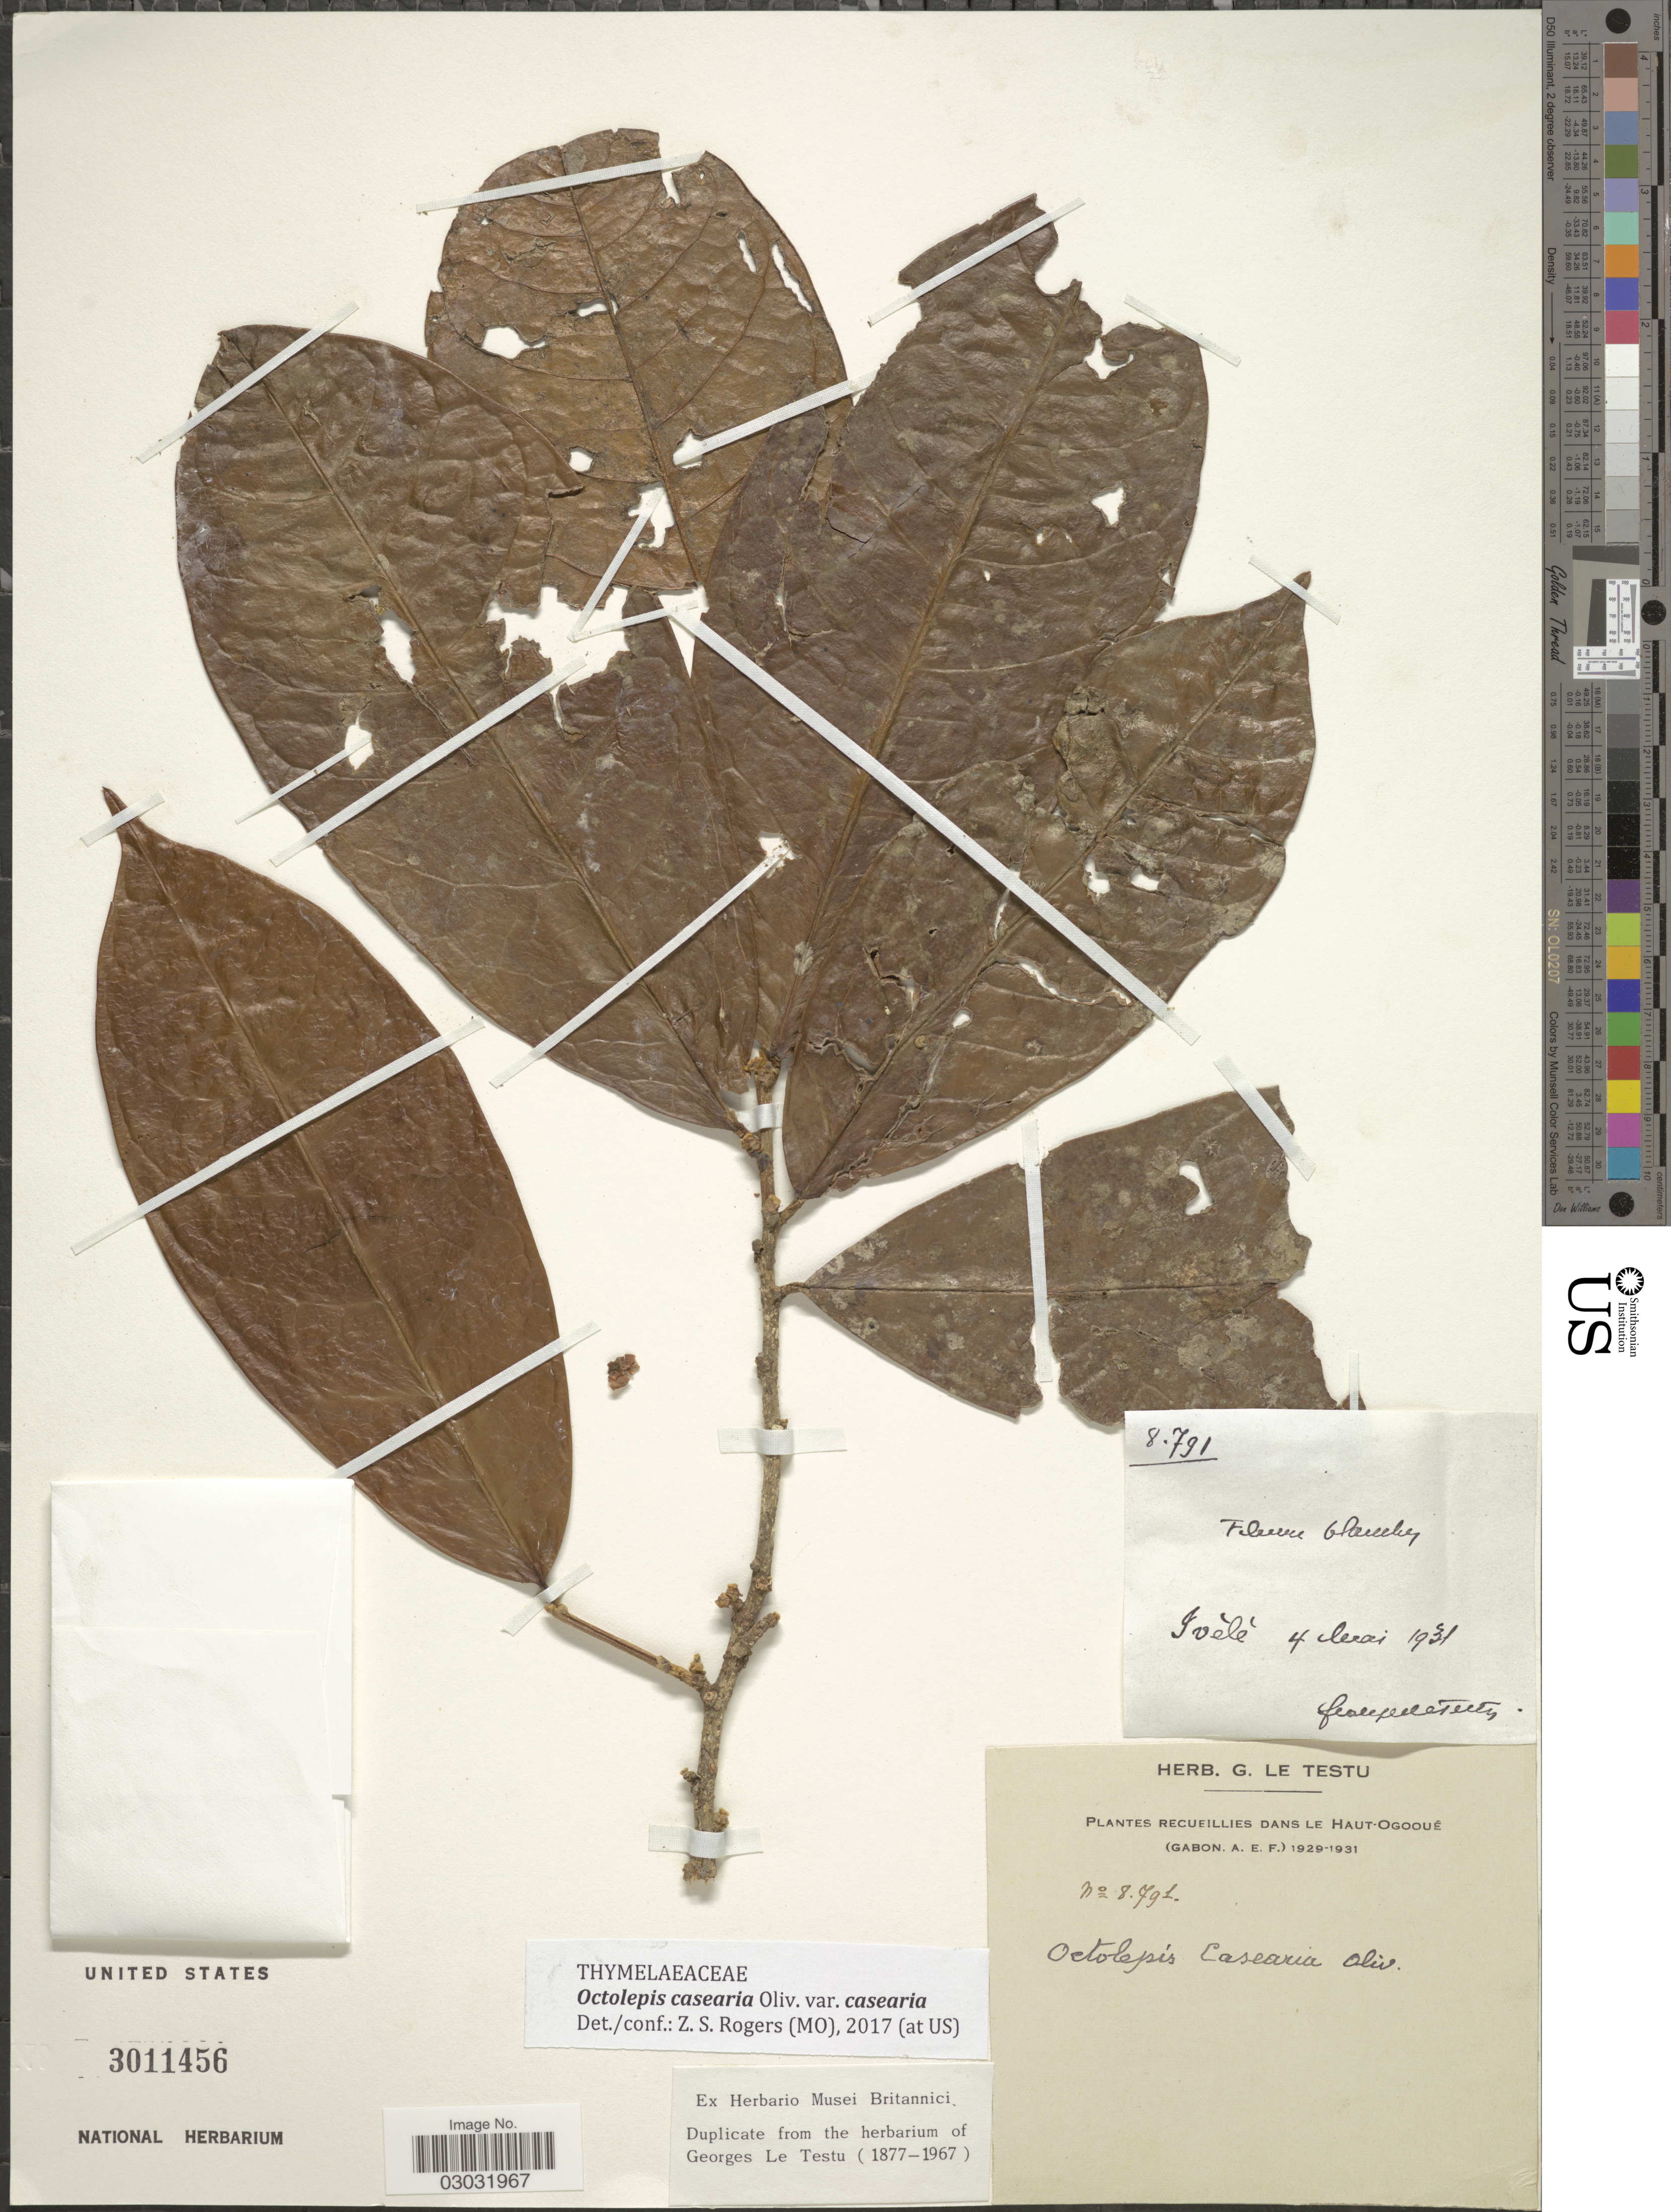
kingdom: Plantae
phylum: Tracheophyta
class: Magnoliopsida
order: Malvales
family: Thymelaeaceae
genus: Octolepis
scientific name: Octolepis casearia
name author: Oliv.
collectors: G. Le Testu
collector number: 8791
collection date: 1931-05-04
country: Gabon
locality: Recueillies dans la Haute-Ngounyé (Gabon-A.E.F.). Ivélé [interpreted].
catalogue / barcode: US 3011456